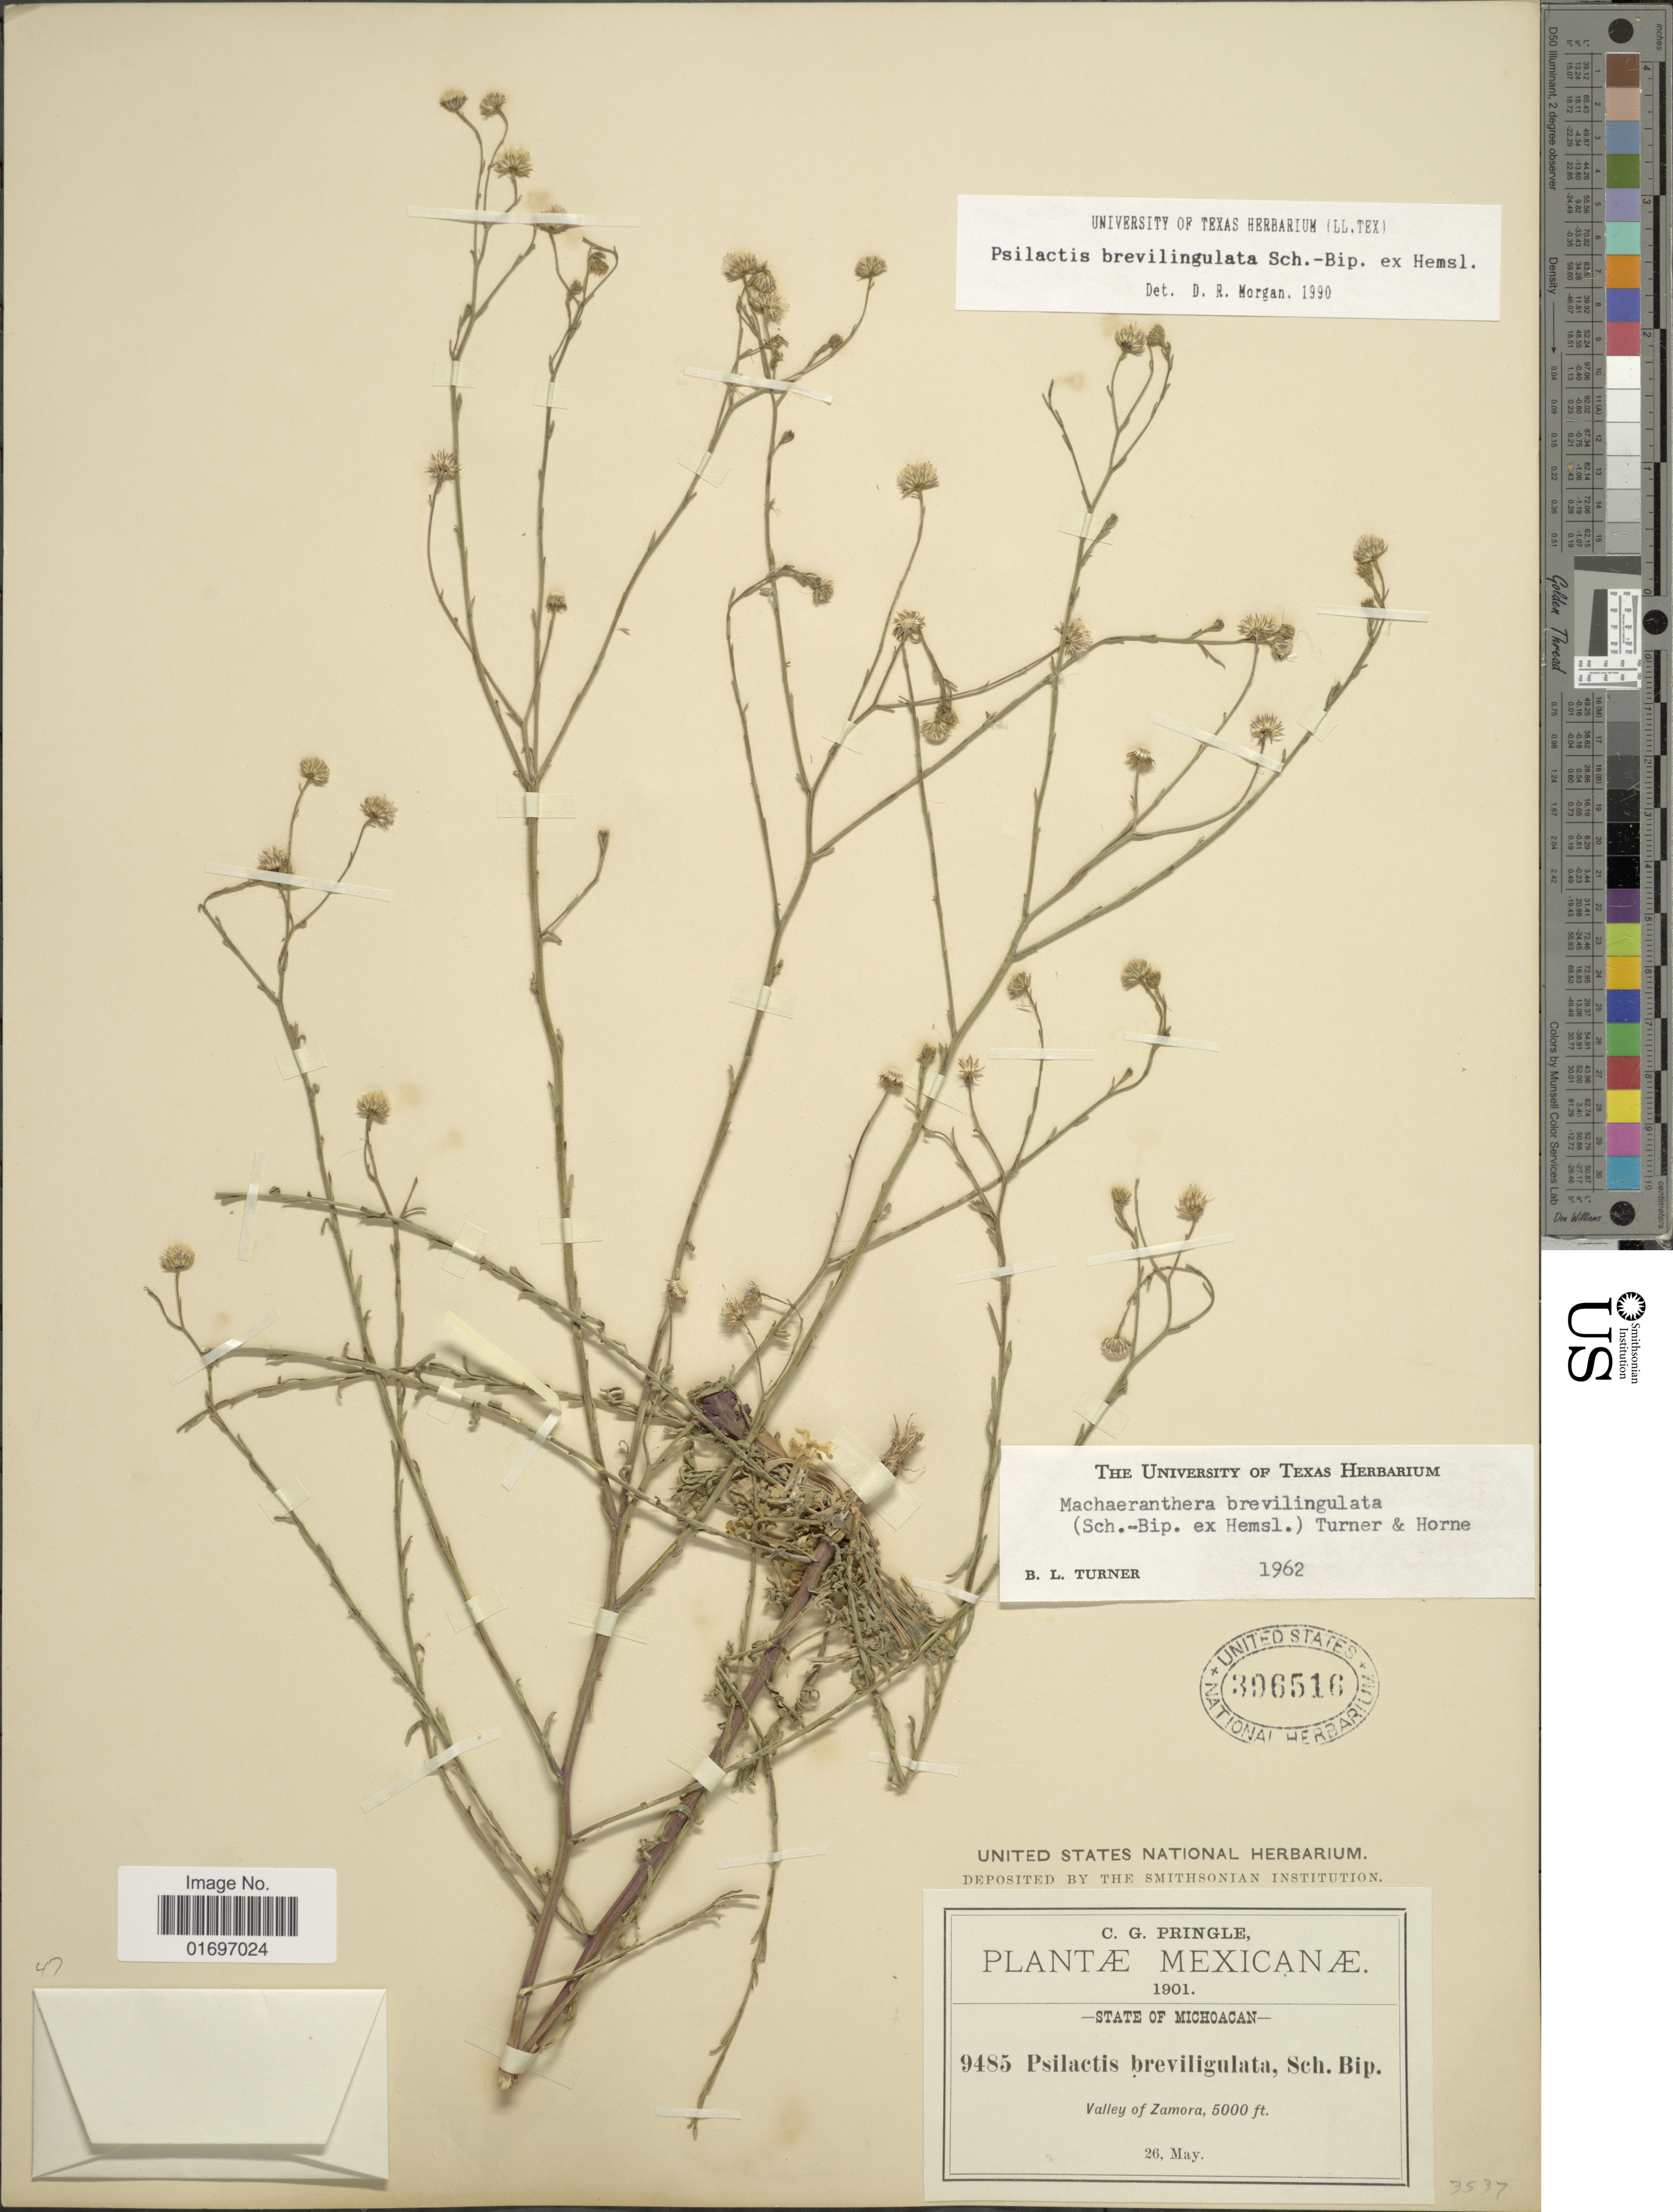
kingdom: Plantae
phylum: Tracheophyta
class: Magnoliopsida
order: Asterales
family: Asteraceae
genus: Psilactis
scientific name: Psilactis brevilingulata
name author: Sch. Bip. ex Hemsl.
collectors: C. G. Pringle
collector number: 9485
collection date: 1901-05-26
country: Mexico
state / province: Michoacán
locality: State of Michoacan. Valley of Zamora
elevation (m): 1524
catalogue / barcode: US 396516